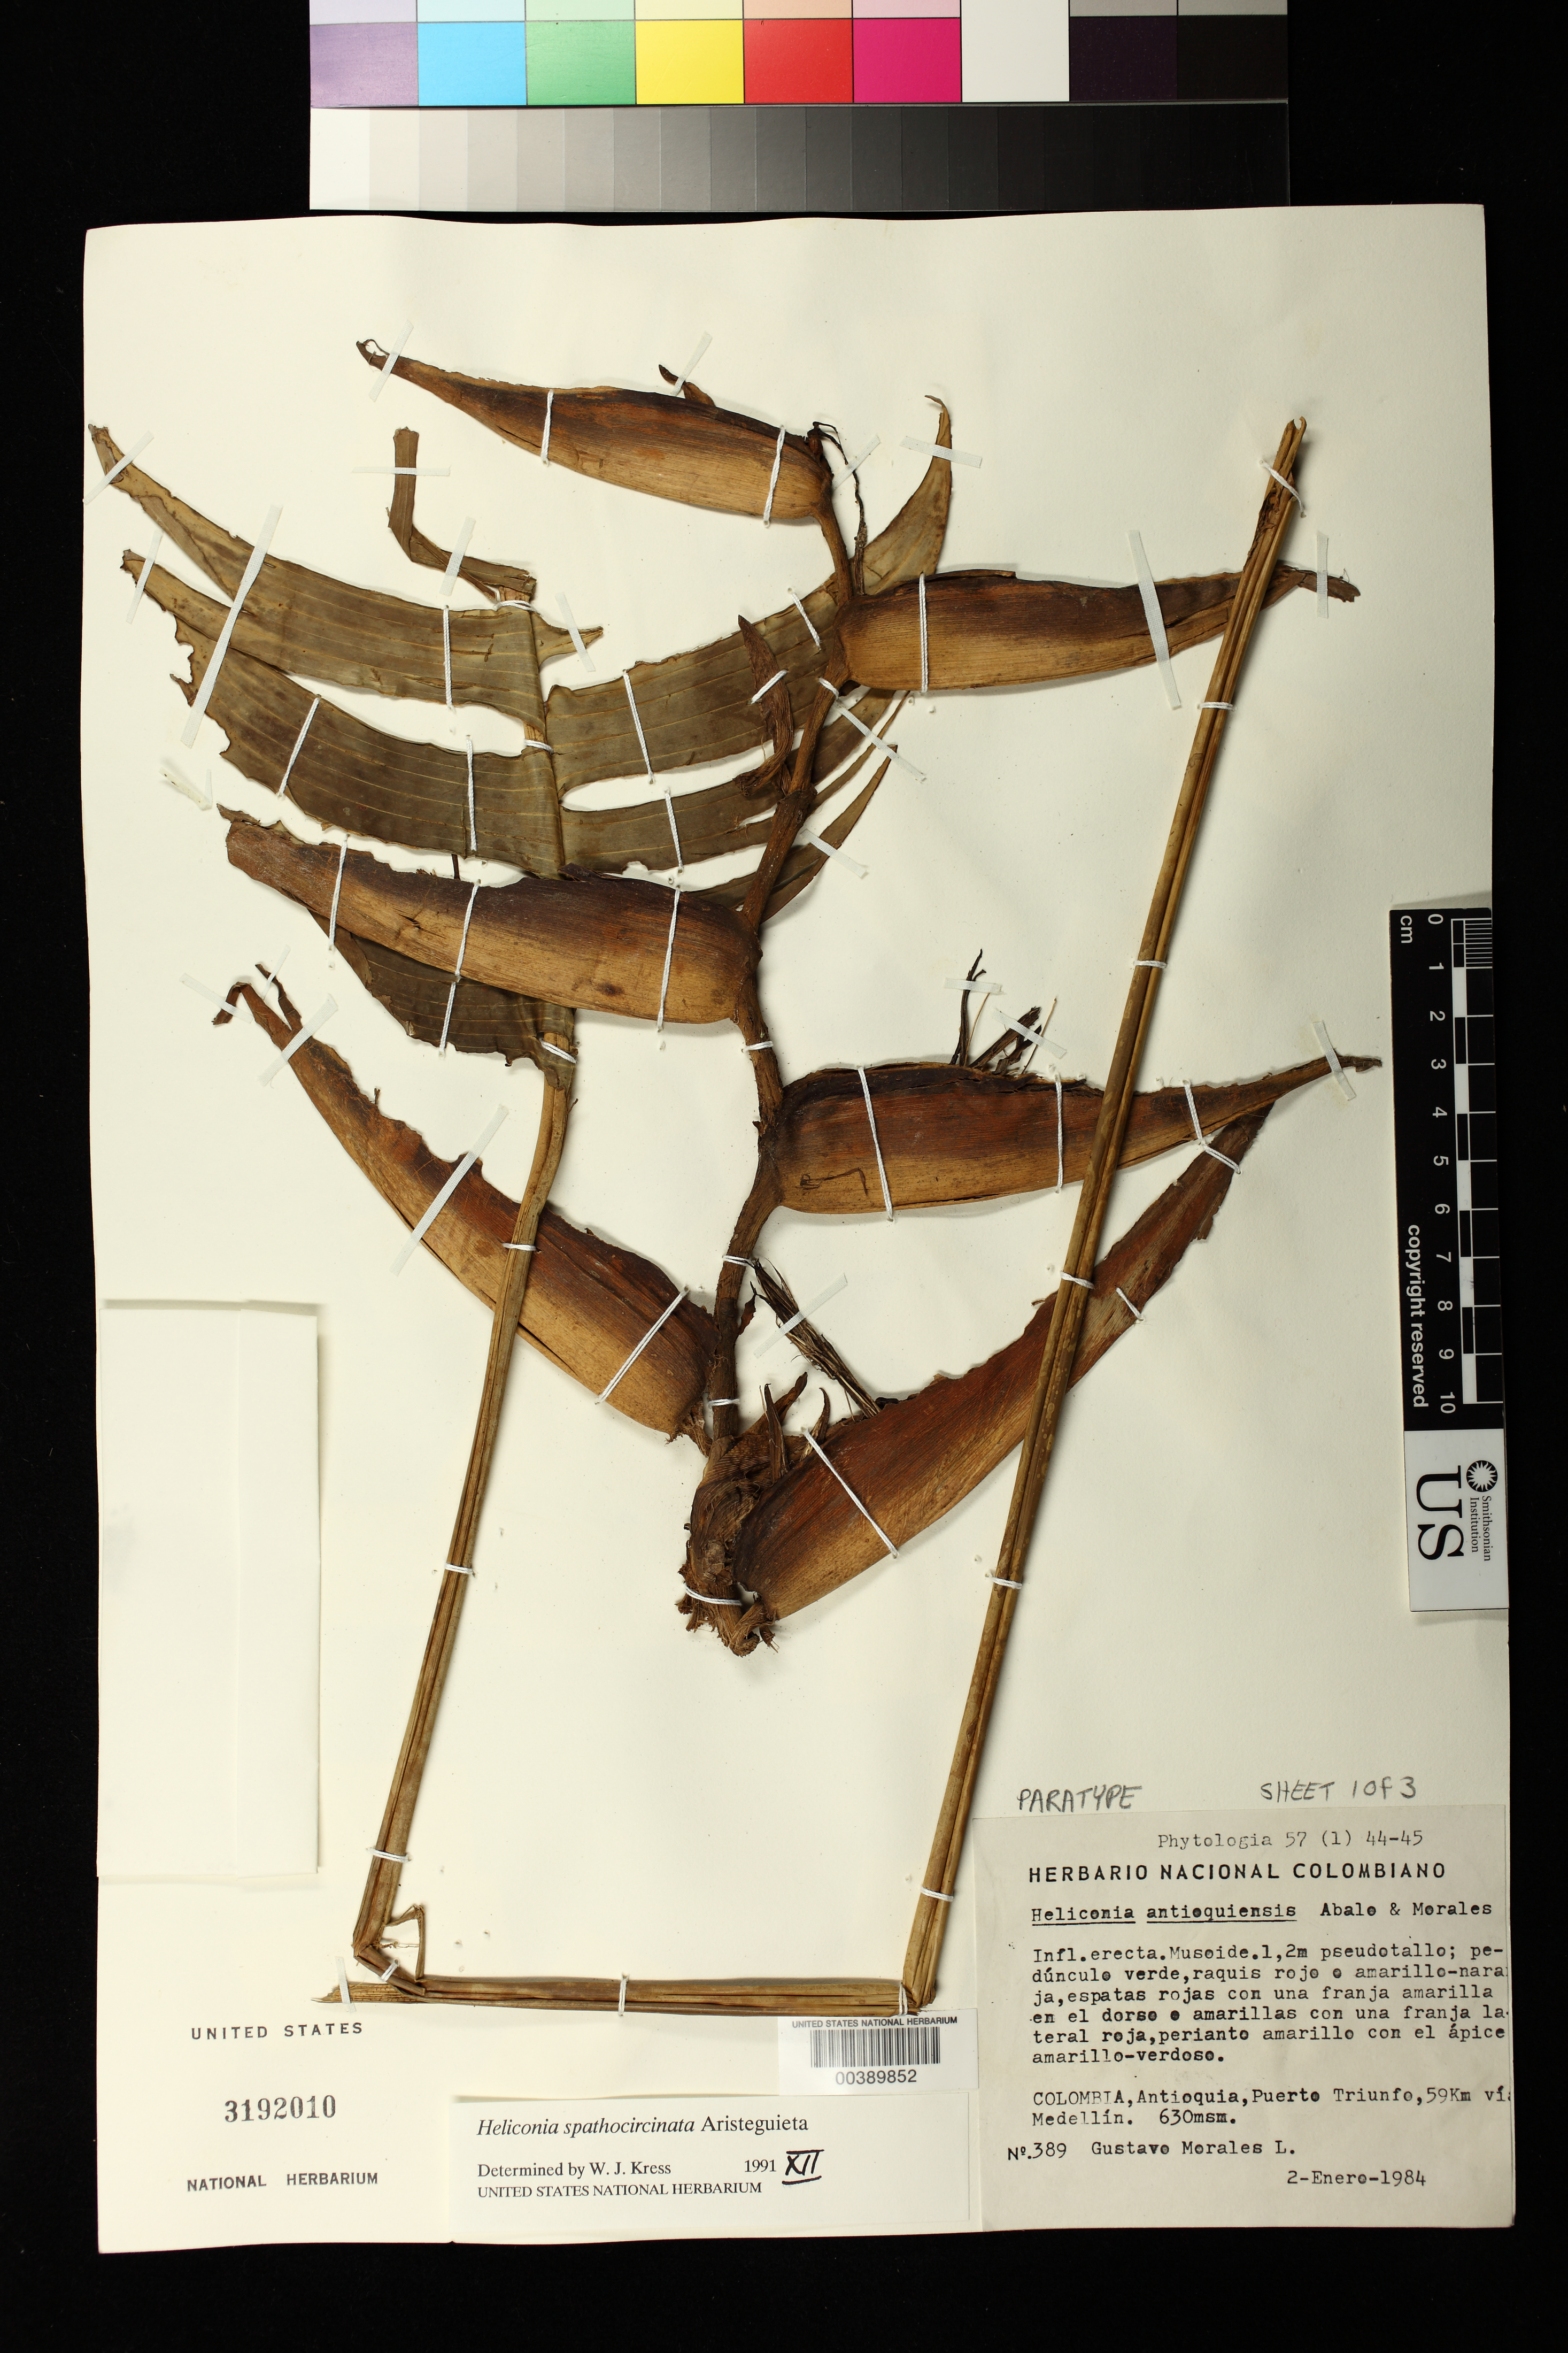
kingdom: Plantae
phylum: Tracheophyta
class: Liliopsida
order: Zingiberales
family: Heliconiaceae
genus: Heliconia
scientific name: Heliconia spathocircinata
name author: Aristeg.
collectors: G. Morales L.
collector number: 389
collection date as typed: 02 Jan 1984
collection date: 1984-01-02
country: Colombia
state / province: Antioquia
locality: Puerto Triunfo, 59 km via Medellin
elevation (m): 630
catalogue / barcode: US 3192010